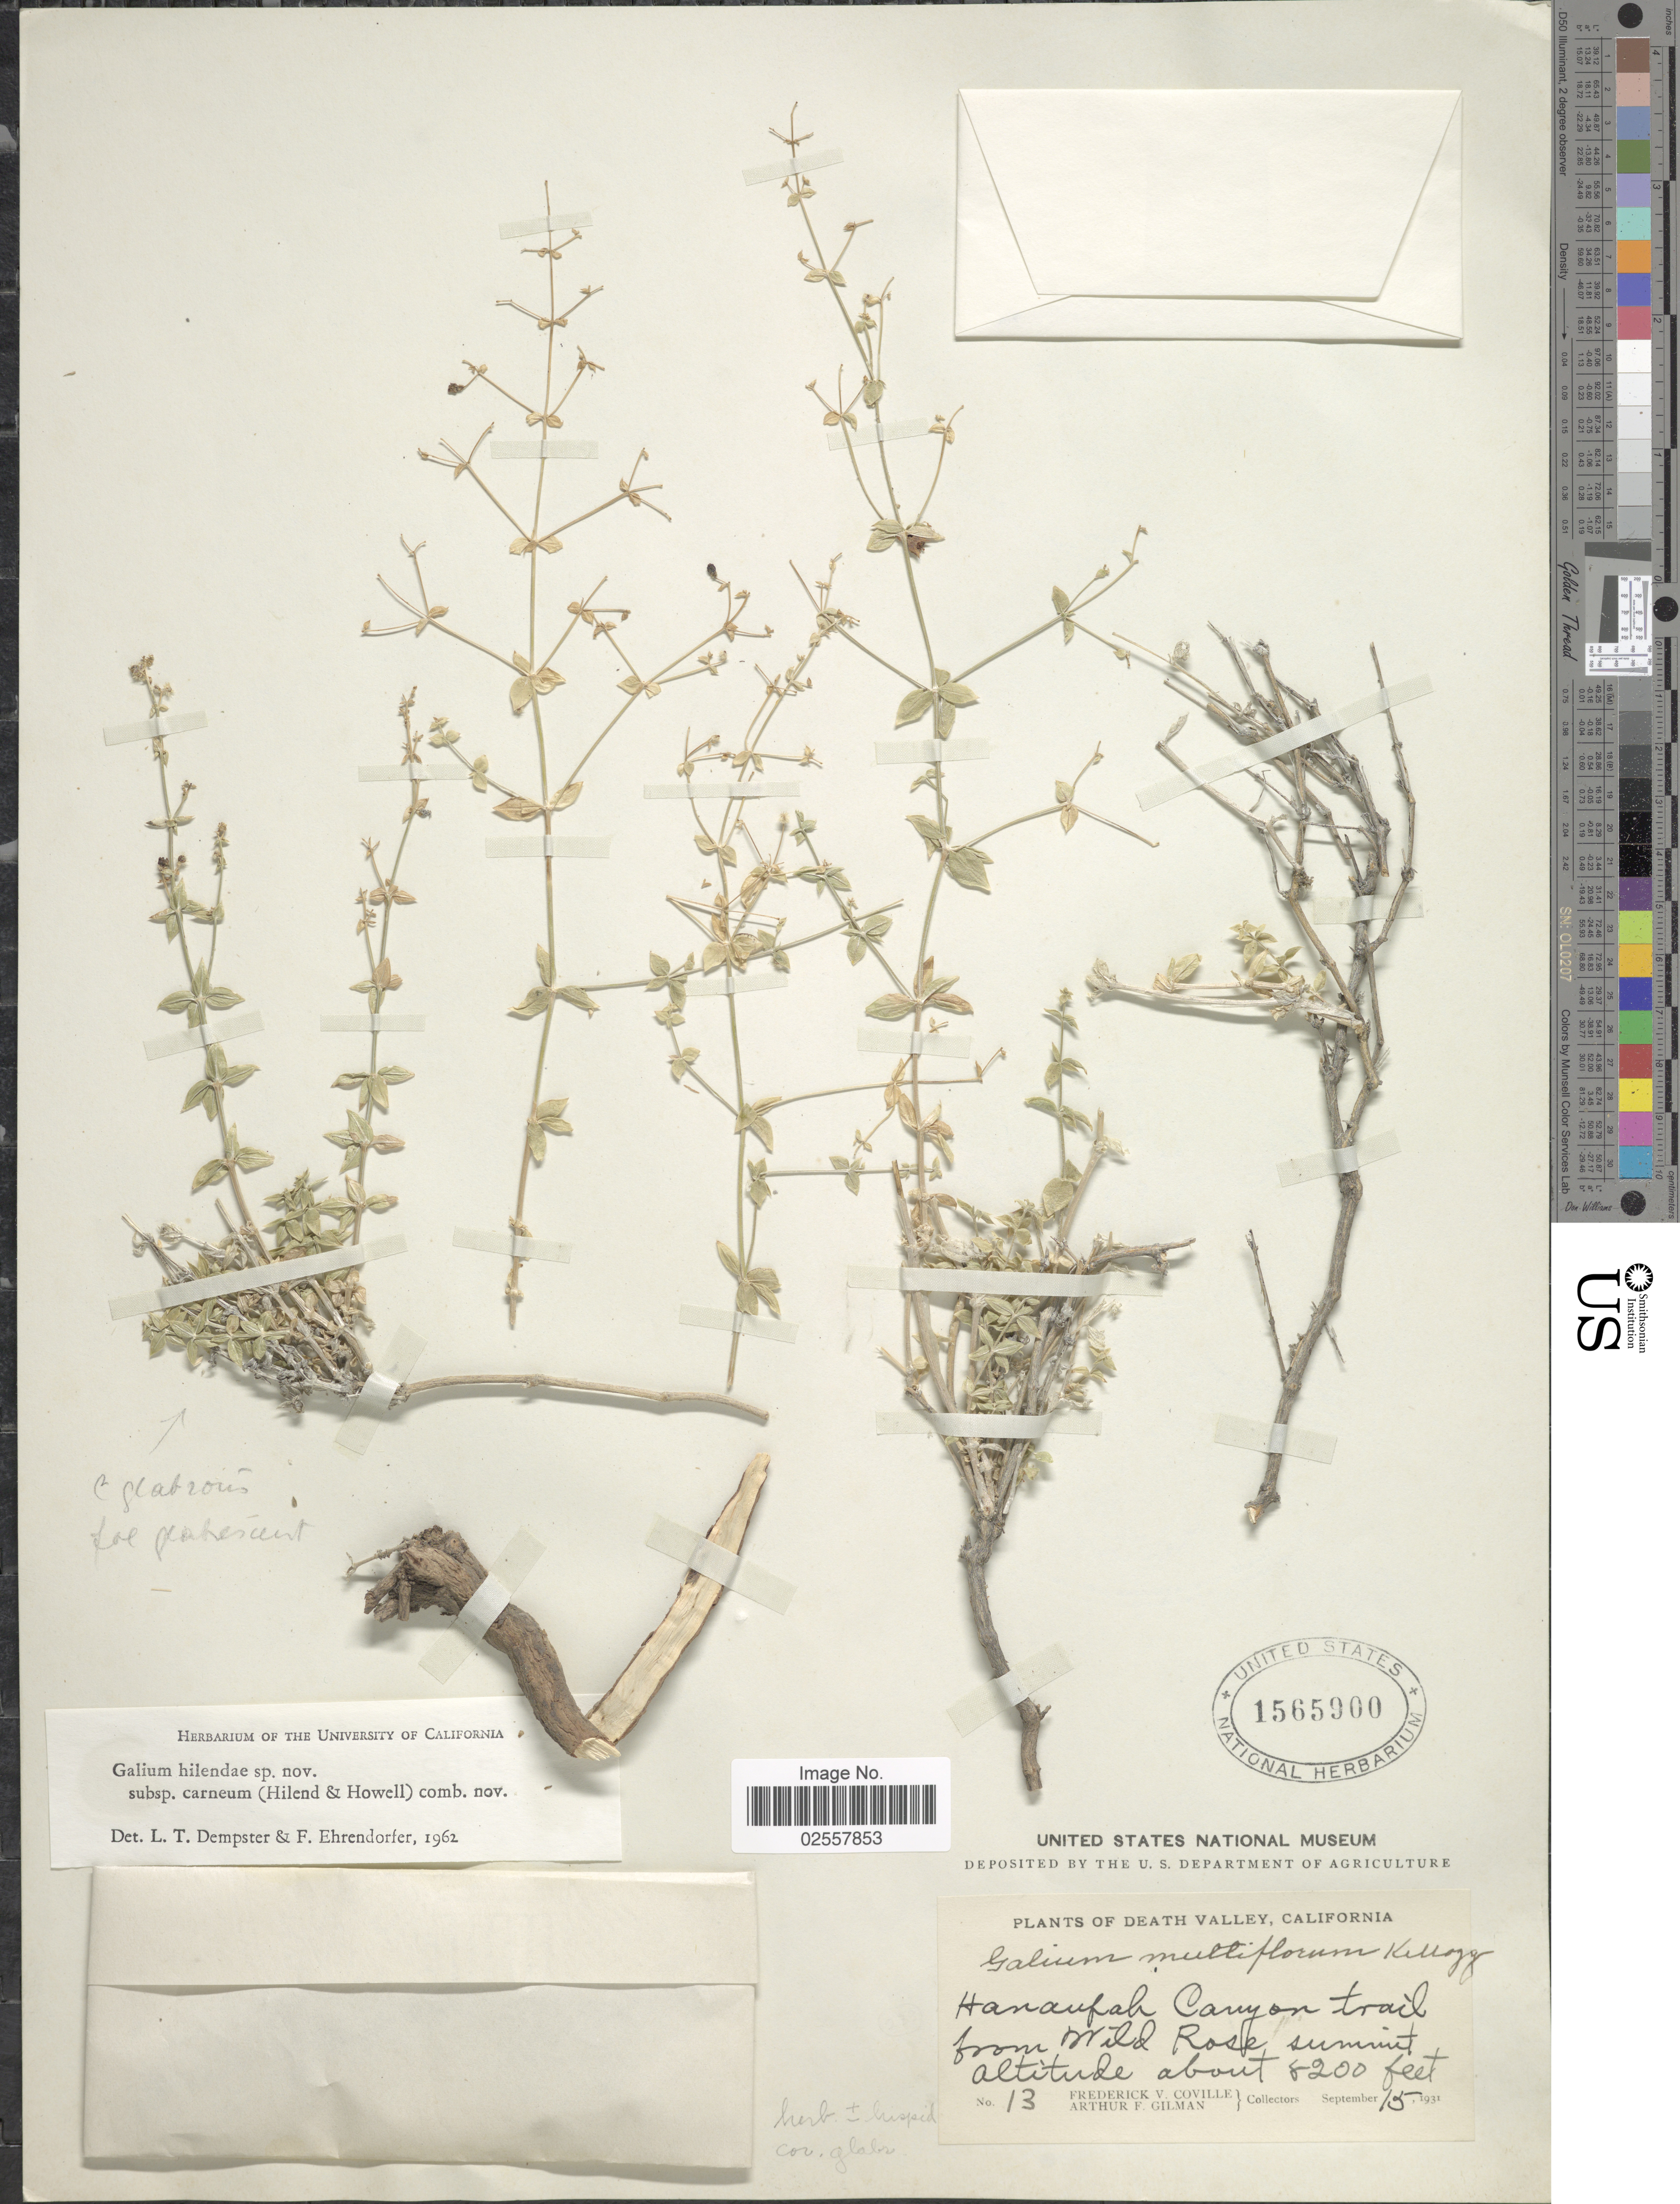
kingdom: Plantae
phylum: Tracheophyta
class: Magnoliopsida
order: Gentianales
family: Rubiaceae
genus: Galium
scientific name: Galium hilendiae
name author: Dempster & Ehrend.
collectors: F. V. Coville & A. Gilman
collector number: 13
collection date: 1931-09-15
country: United States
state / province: California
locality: Death Valley, Hanaupah Canyon trail from Wild Rose summit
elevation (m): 2499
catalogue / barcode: US 1565900